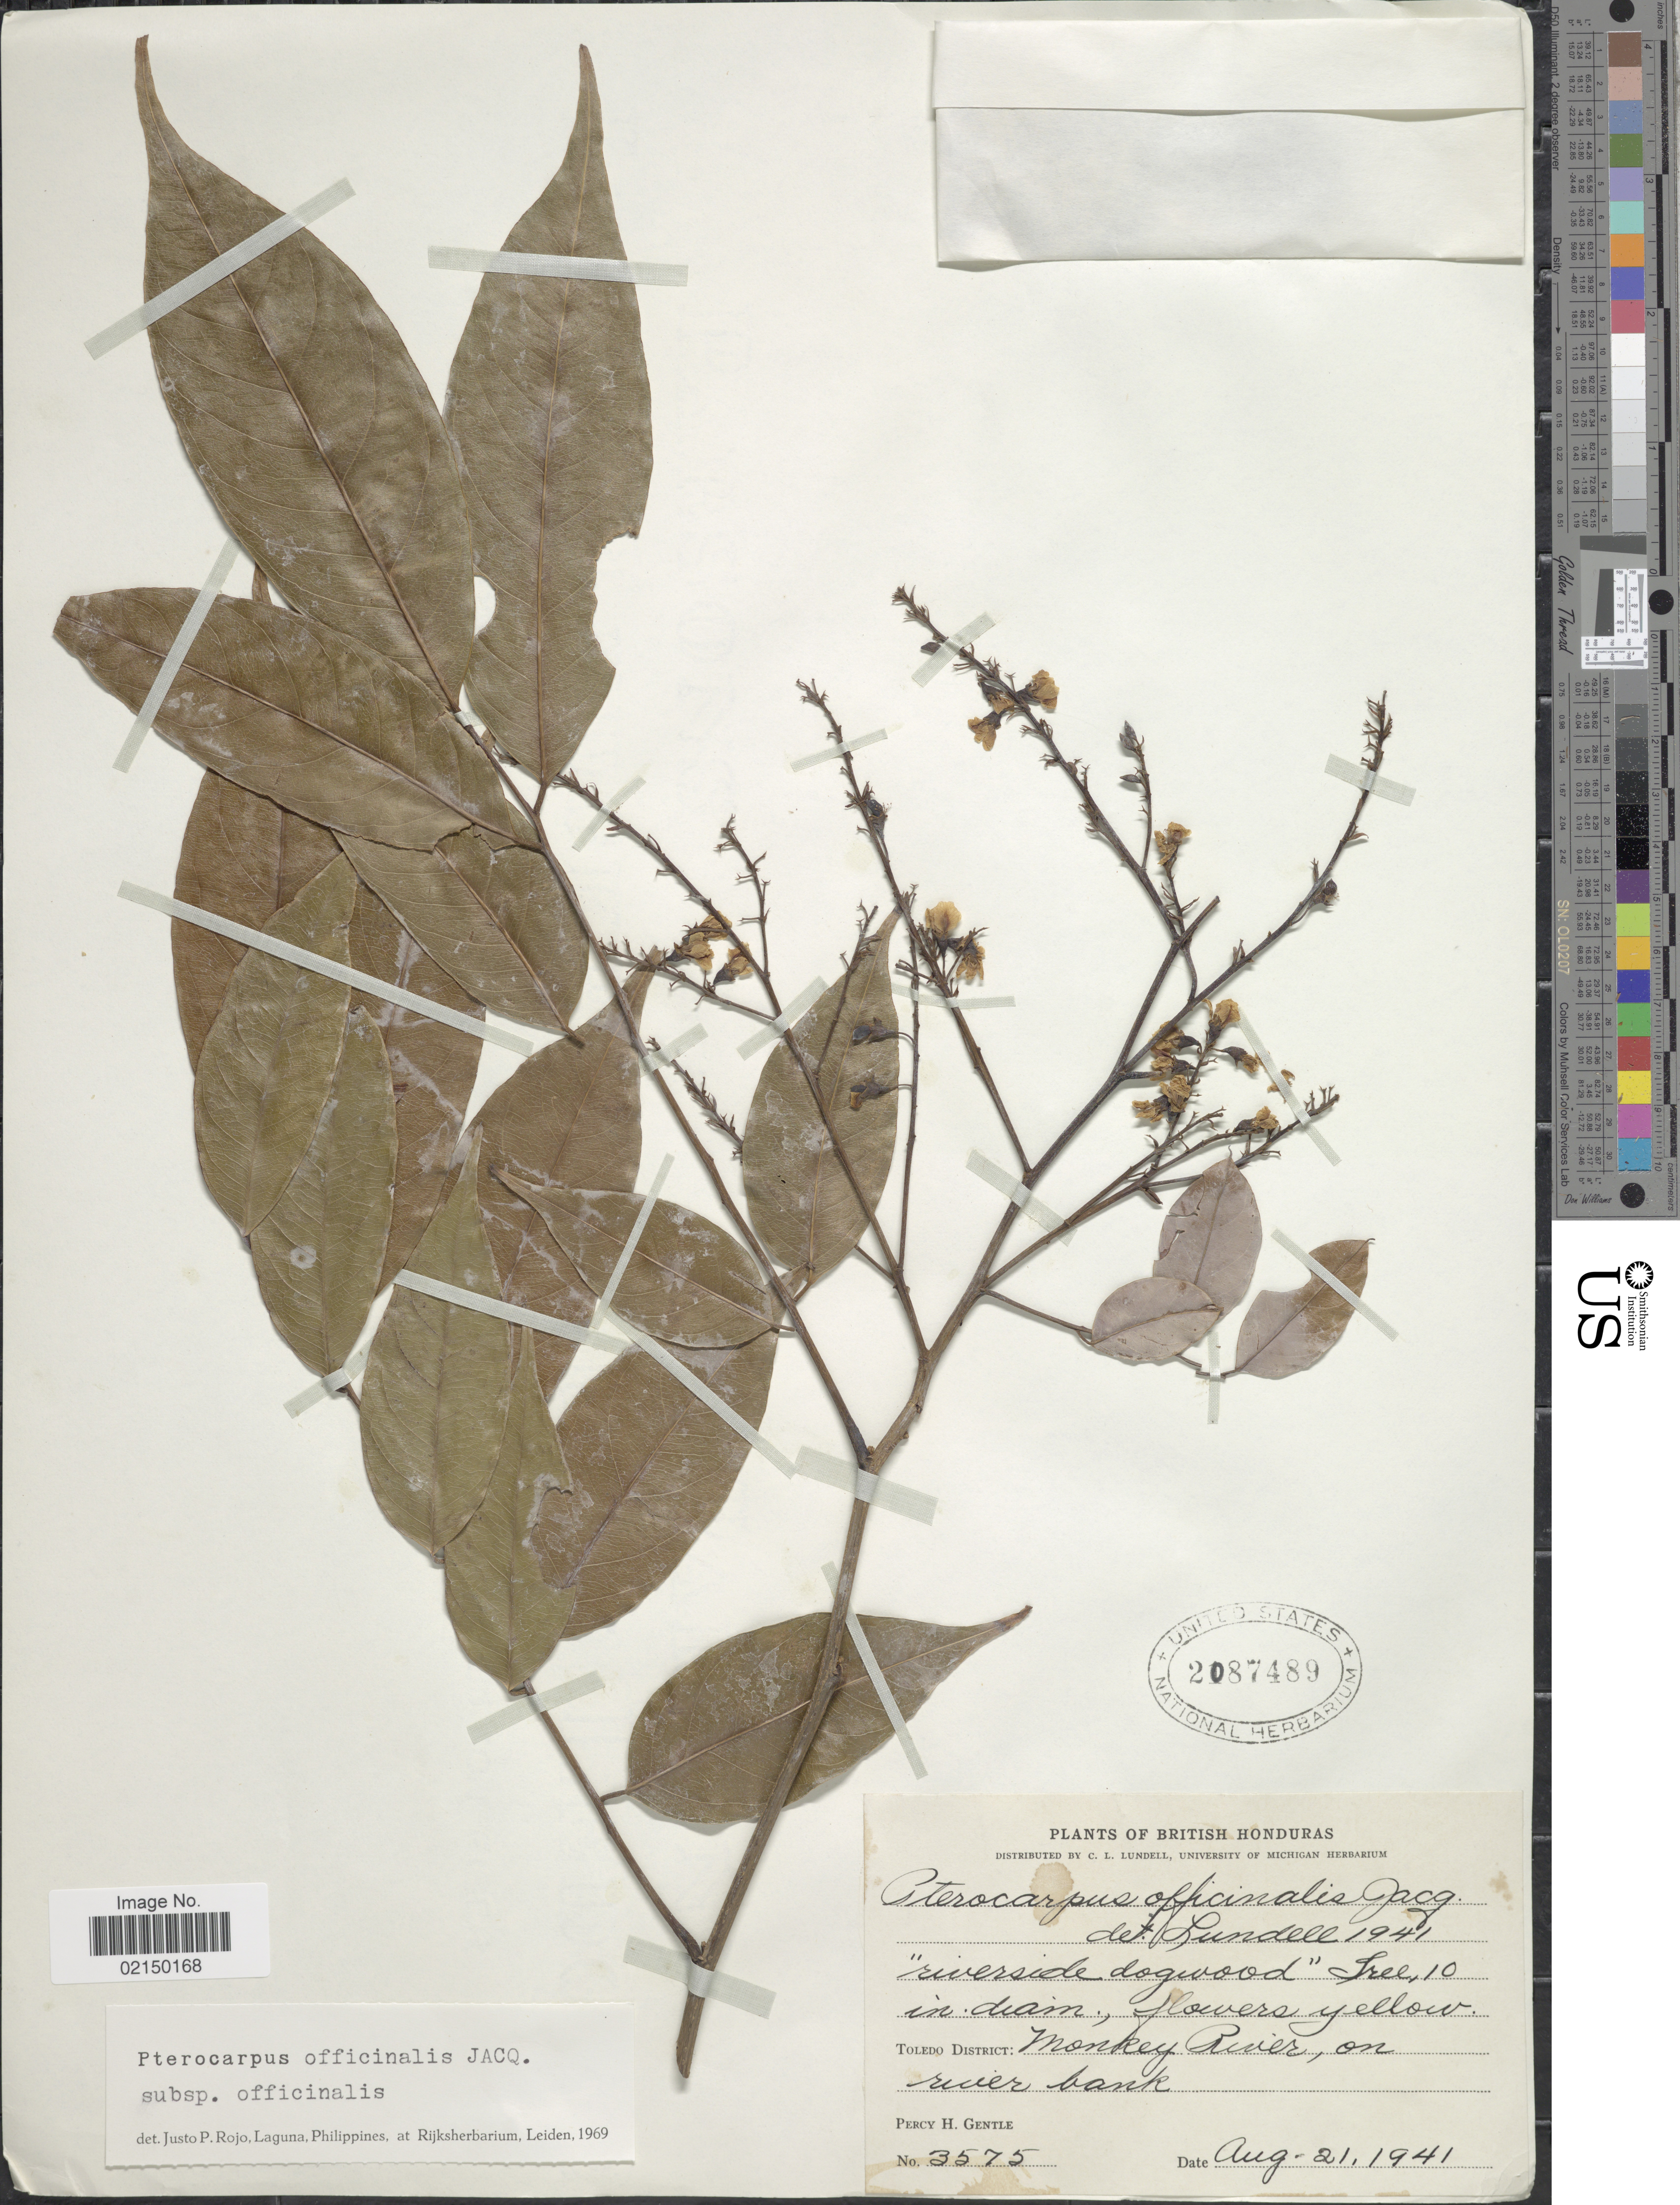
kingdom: Plantae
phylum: Tracheophyta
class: Magnoliopsida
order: Fabales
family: Fabaceae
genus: Pterocarpus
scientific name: Pterocarpus officinalis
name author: Jacq.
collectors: P. H. Gentle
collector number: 3575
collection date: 1941-08-21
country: Belize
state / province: Toledo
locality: Monkey River, on river bank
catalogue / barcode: US 2087489